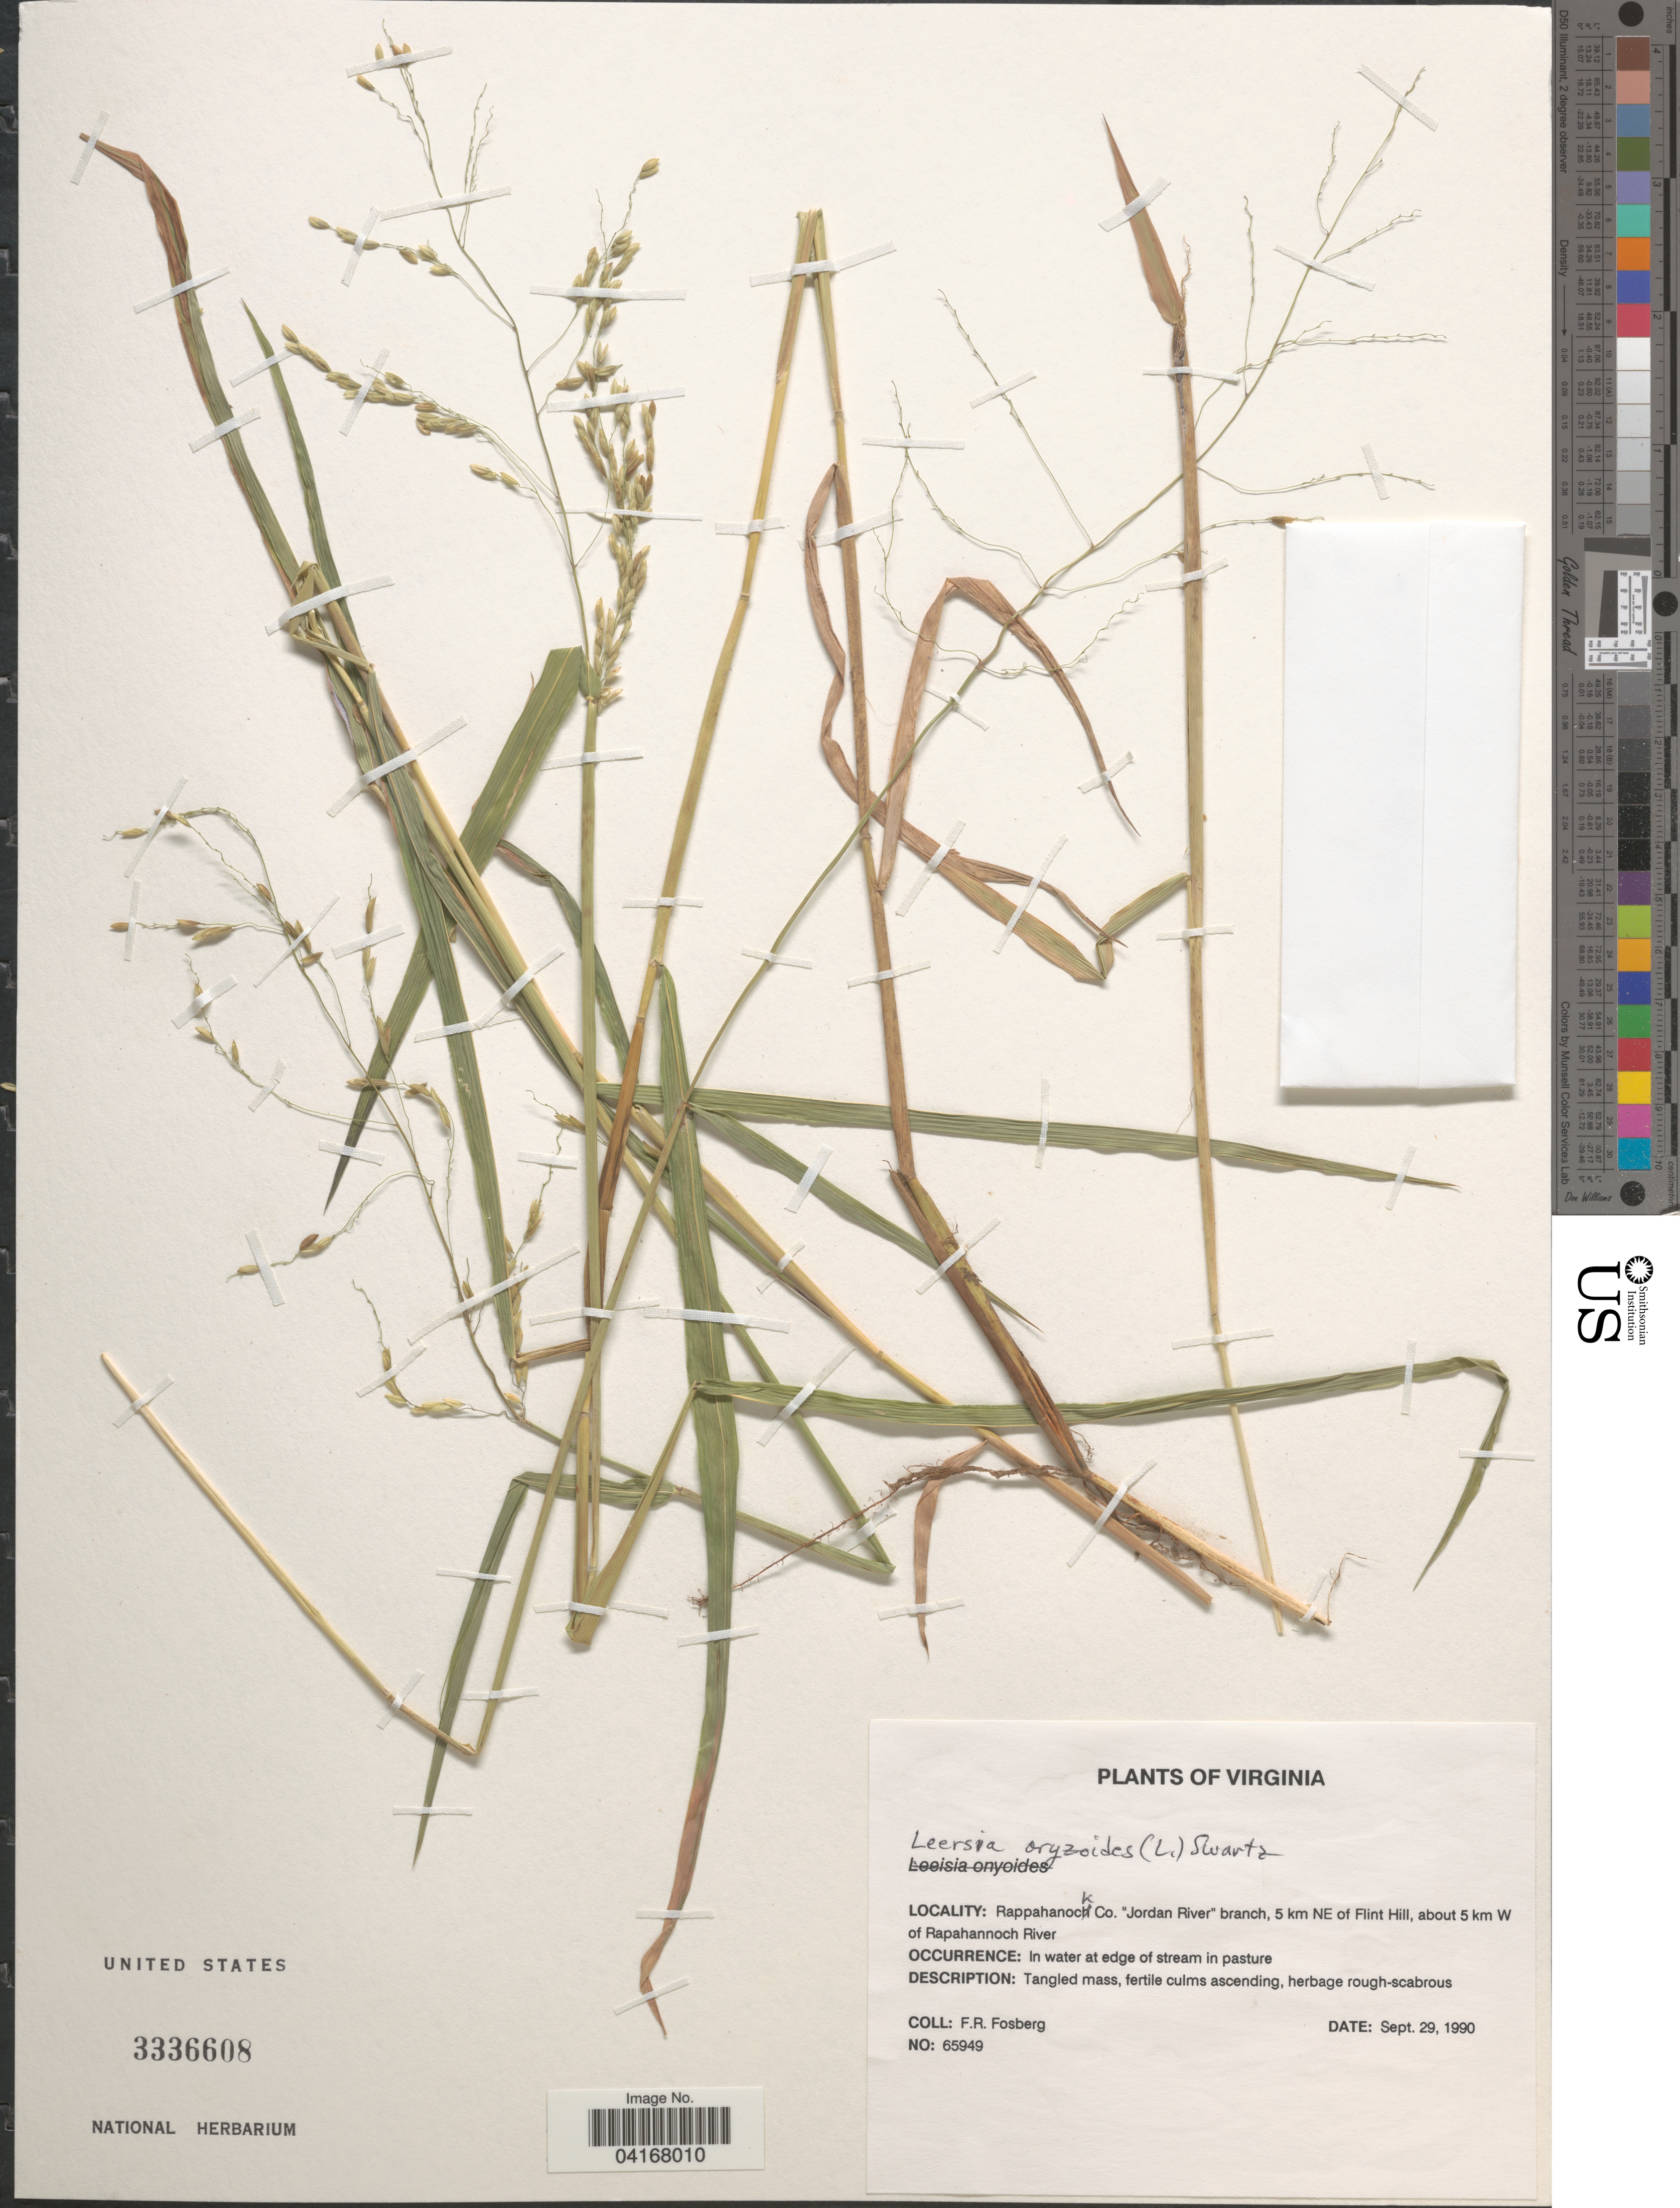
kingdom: Plantae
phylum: Tracheophyta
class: Liliopsida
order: Poales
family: Poaceae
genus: Leersia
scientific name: Leersia oryzoides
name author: (L.) Sw.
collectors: F. R. Fosberg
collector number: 65949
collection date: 1990-09-29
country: United States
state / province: Virginia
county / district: Rappahannock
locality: "Jordan River" branch, 5 km NE of Flint Hill, about 5 km W of Rappahannoch River.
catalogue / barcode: US 3336608